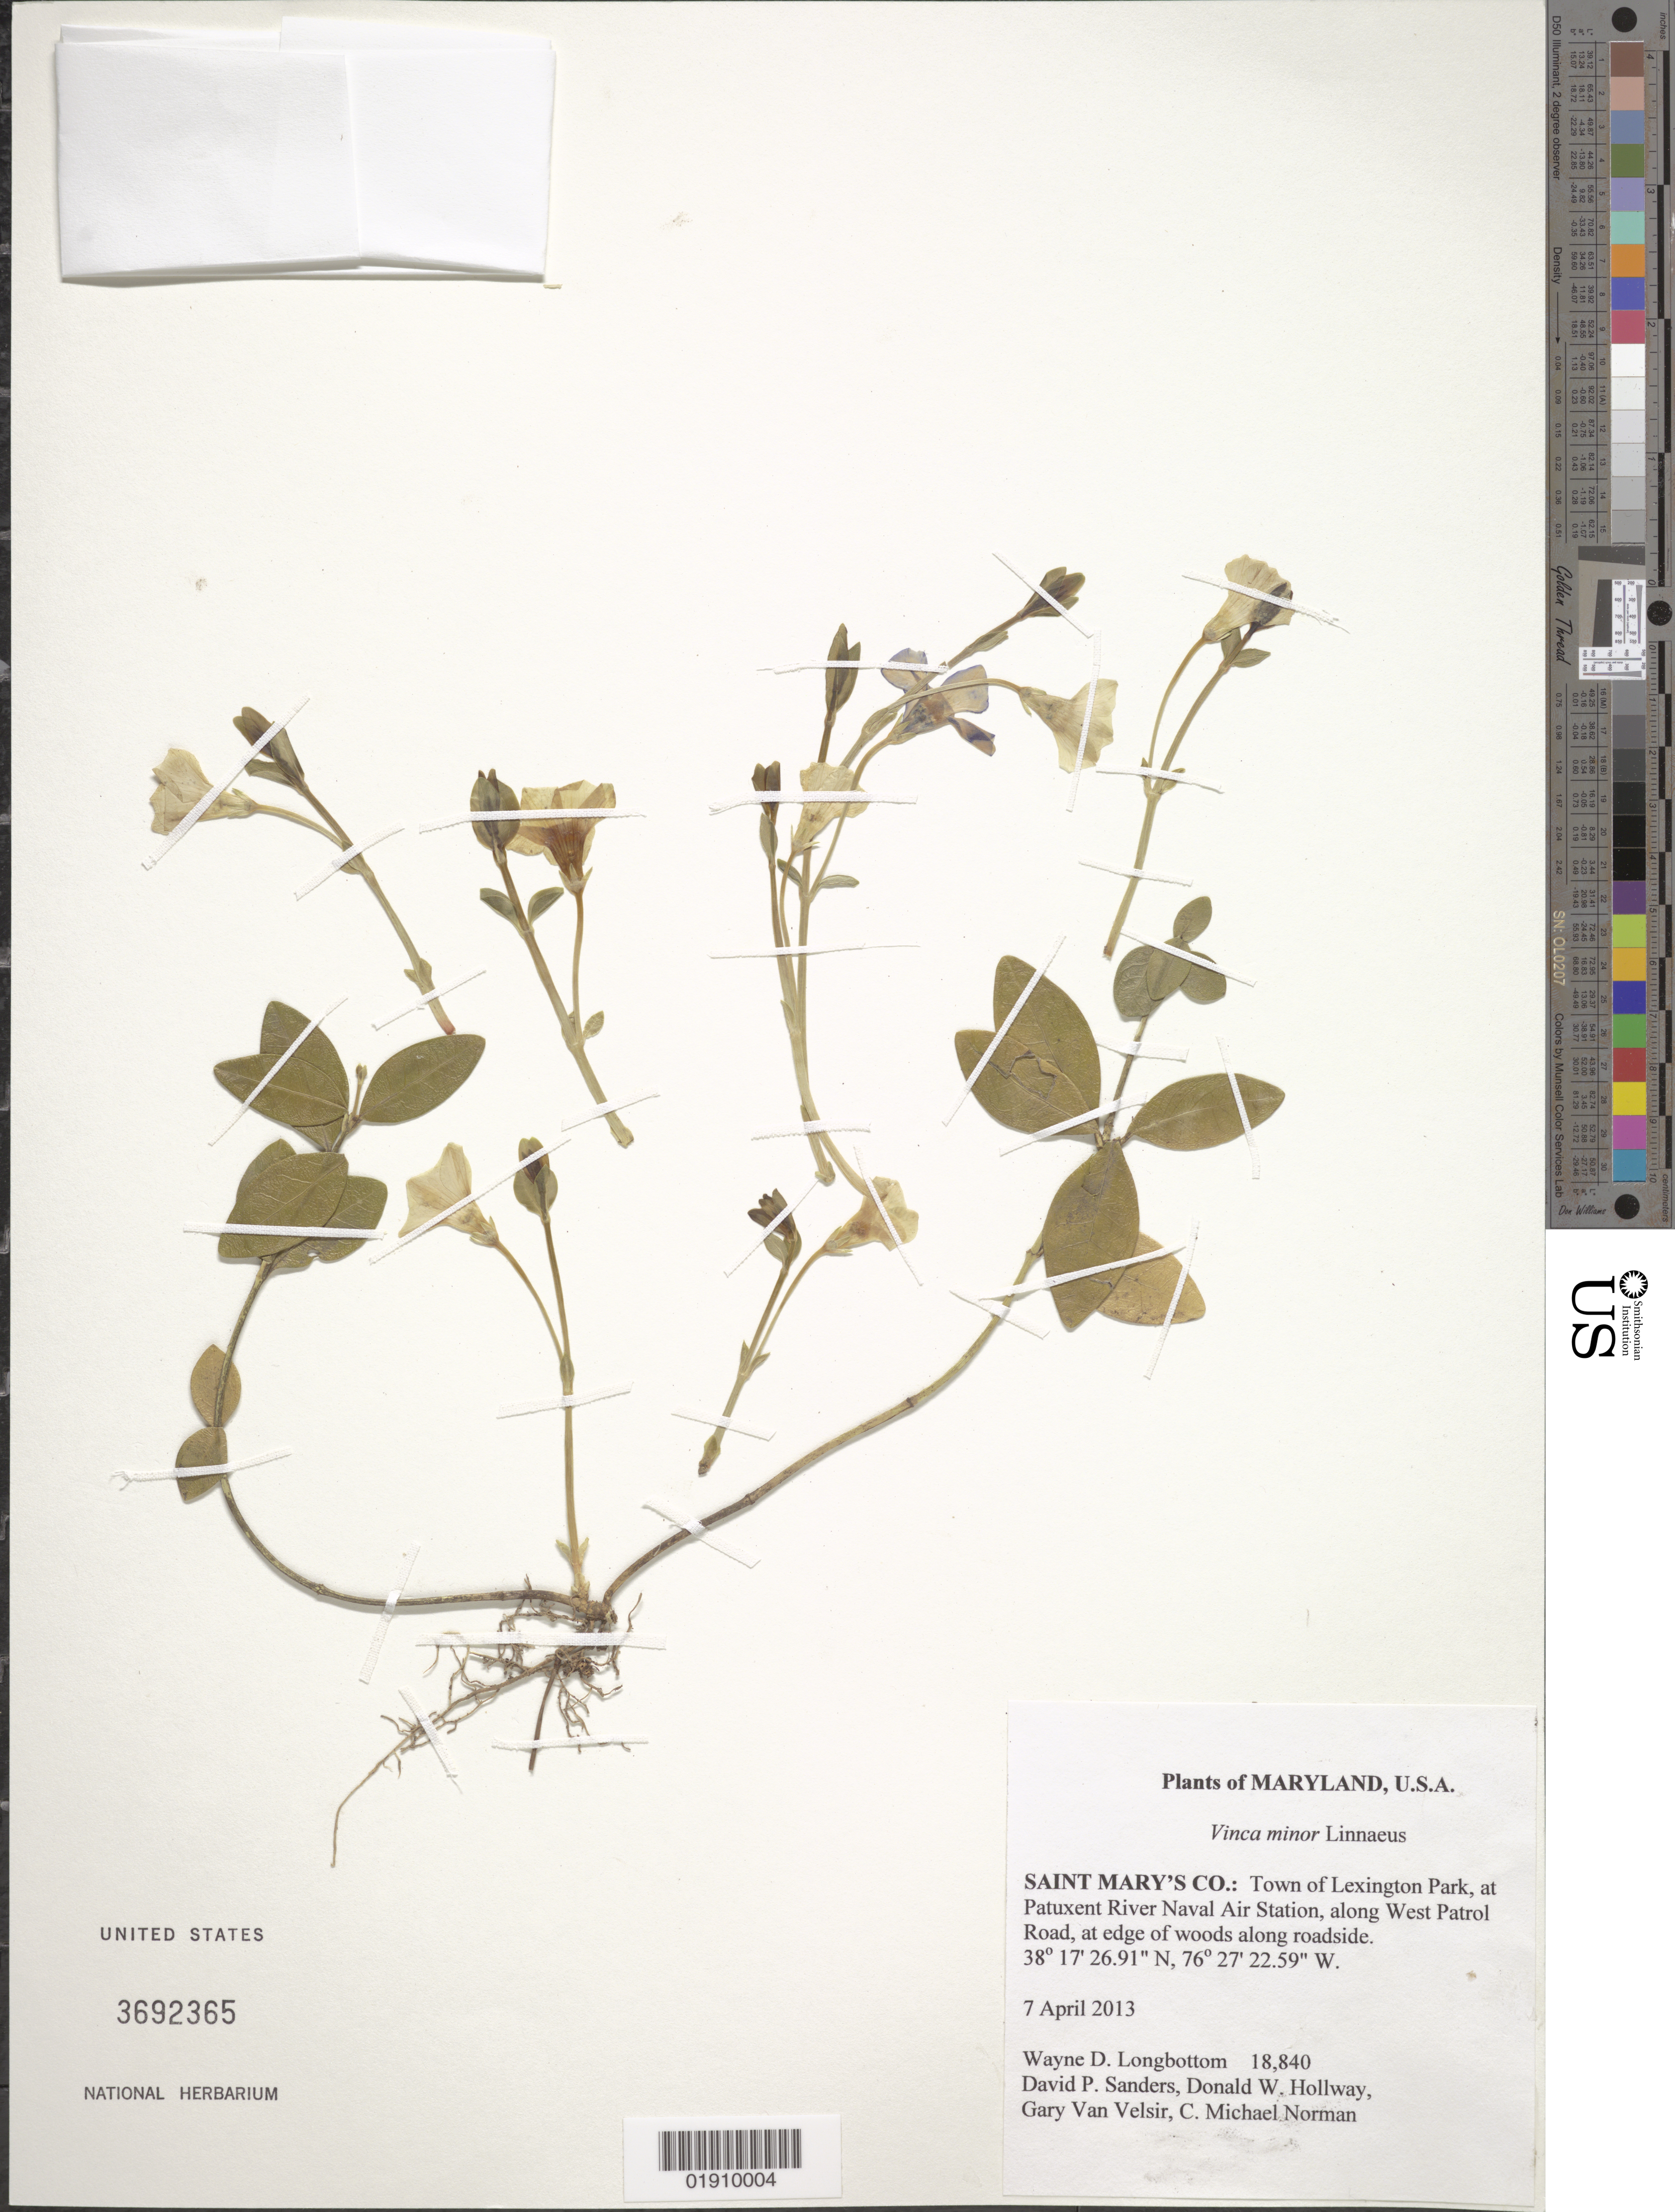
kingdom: Plantae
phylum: Tracheophyta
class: Magnoliopsida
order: Gentianales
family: Apocynaceae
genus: Vinca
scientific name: Vinca minor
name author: L.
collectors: W. D. Longbottom, D. Hollway, G. Van Velsir & C. Norman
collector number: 18,840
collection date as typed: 7 April 2013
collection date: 2013-04-07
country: United States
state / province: Maryland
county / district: St. Mary's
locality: Town of Lexington Park, at Patuxent River Naval Air Station, along West Patrol Road, at edge of woods along roadside.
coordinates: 38 17 26.91 N, 76 27 22.59 W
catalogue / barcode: US 3692365